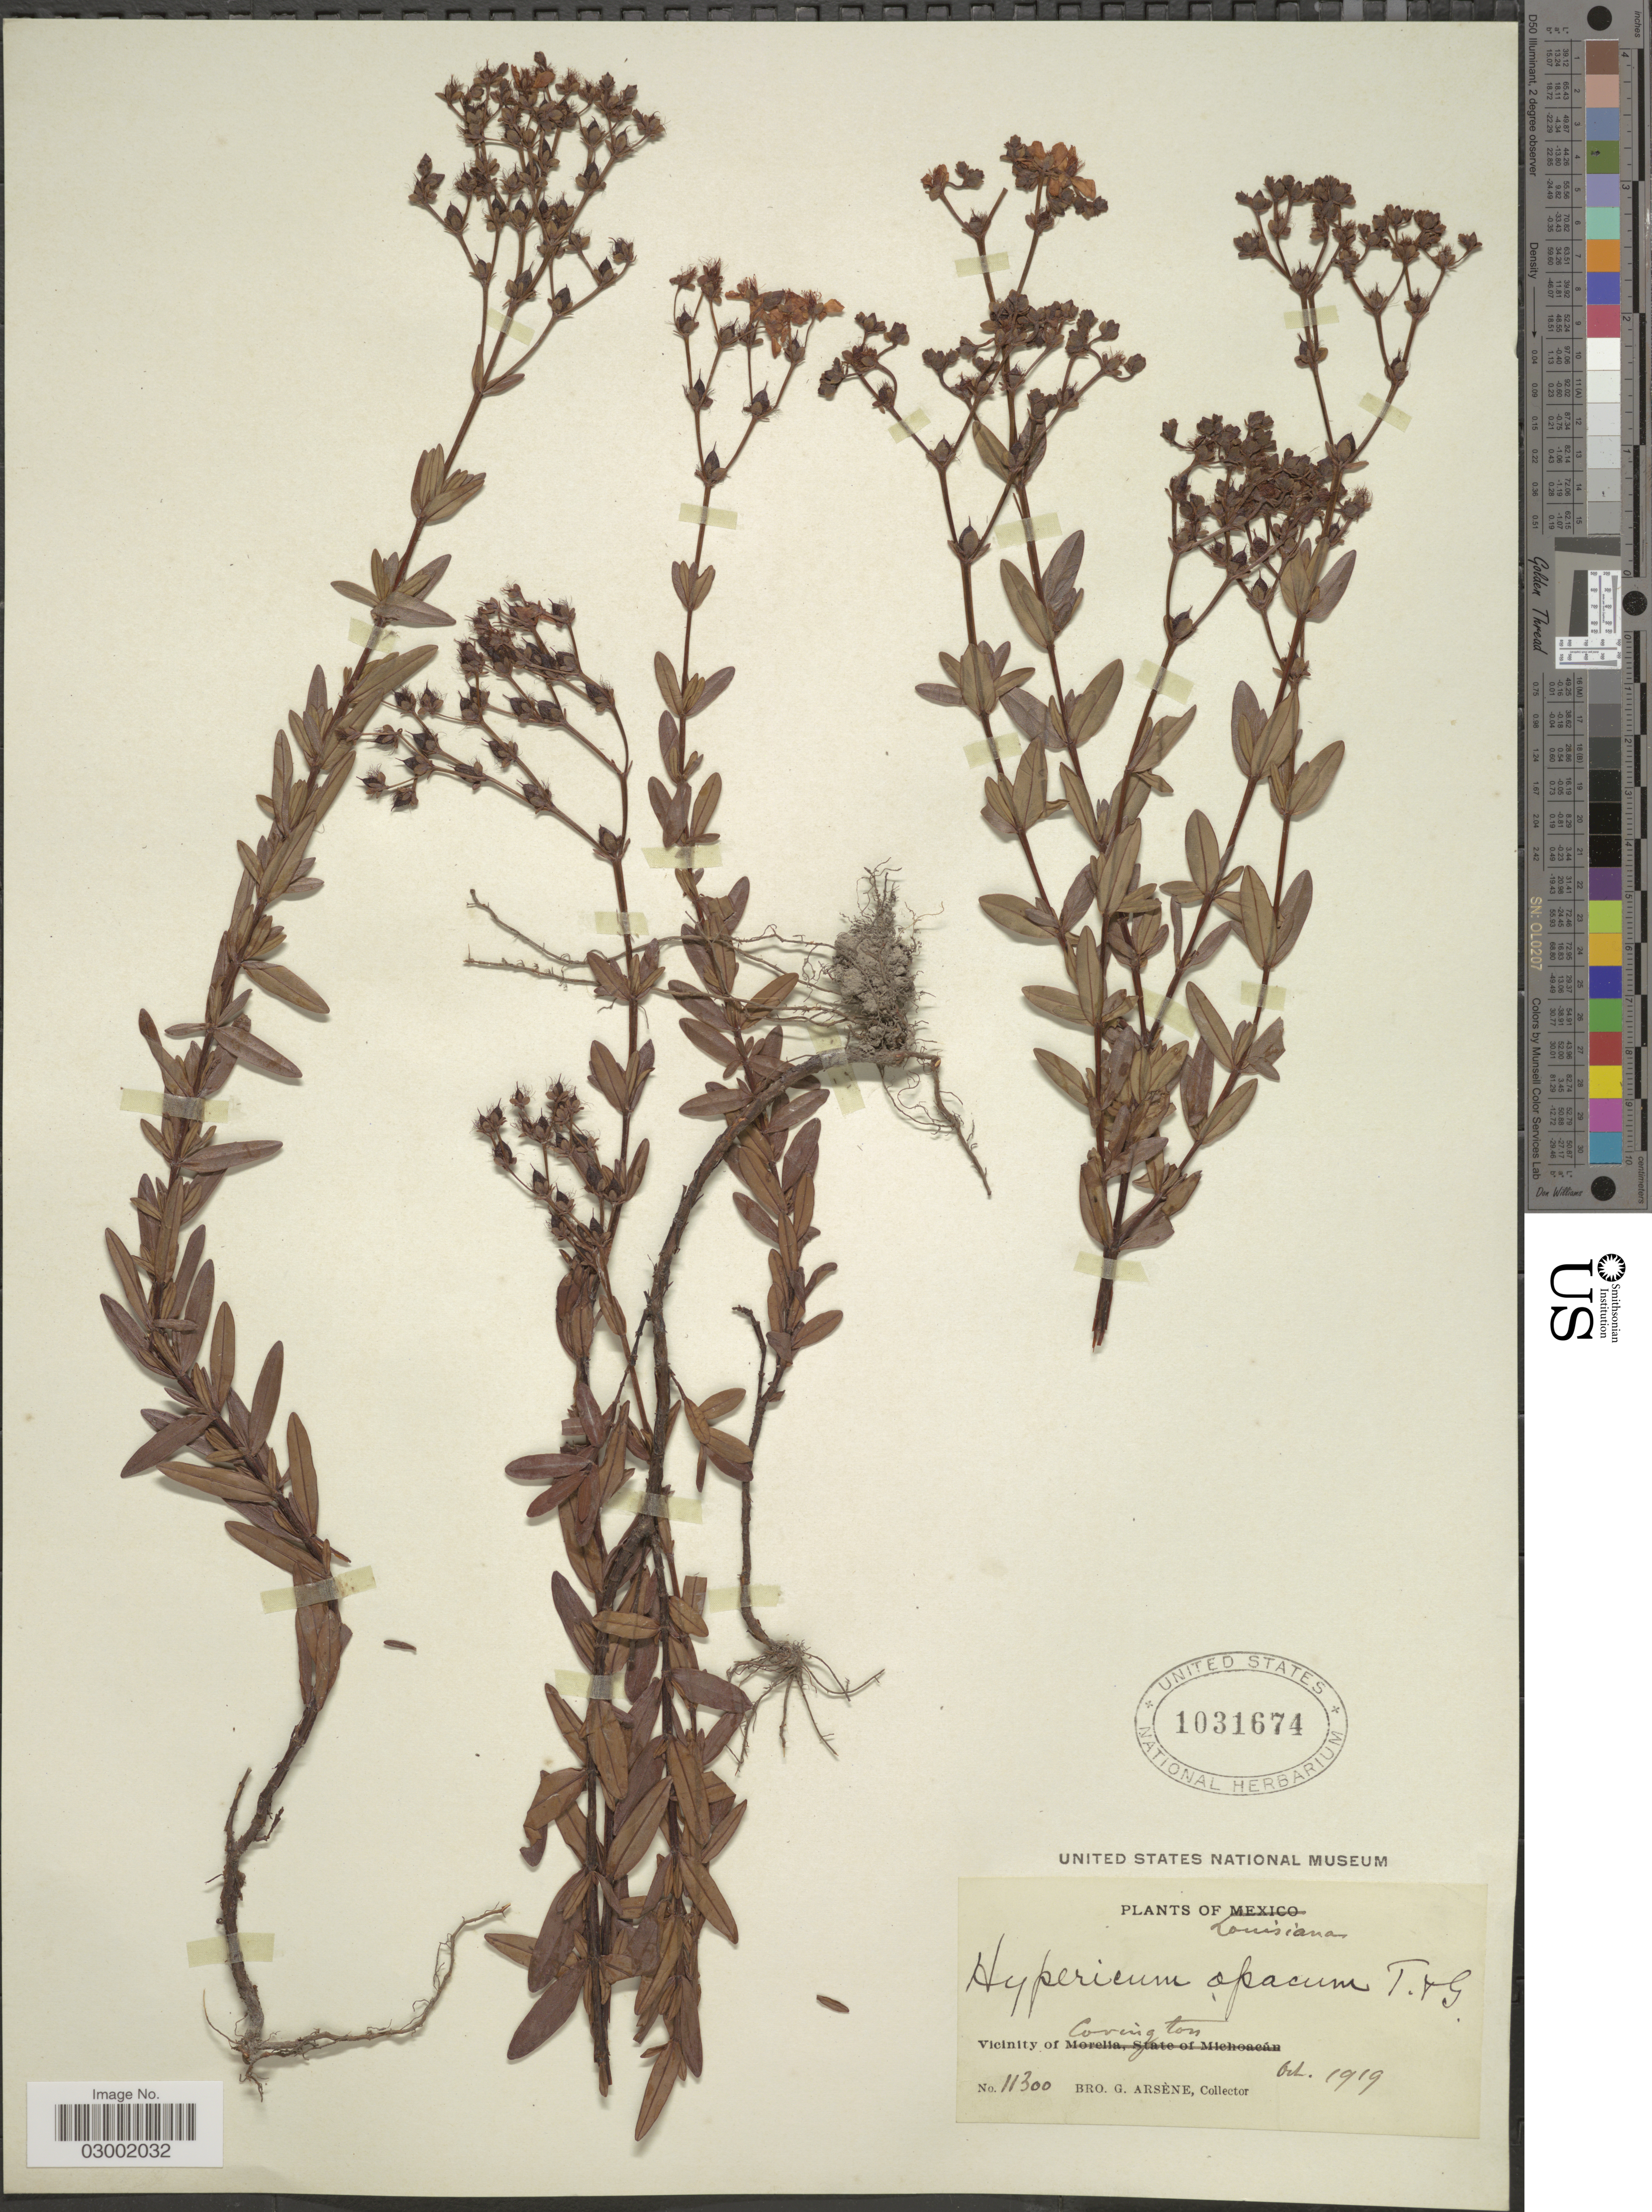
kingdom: Plantae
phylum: Tracheophyta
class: Magnoliopsida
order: Malpighiales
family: Hypericaceae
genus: Hypericum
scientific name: Hypericum opacum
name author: Torr. & A. Gray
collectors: Bro. G. Arsène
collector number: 11300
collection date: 1919-10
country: United States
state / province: Louisiana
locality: Vicinity of Covington.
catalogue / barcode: US 1031674